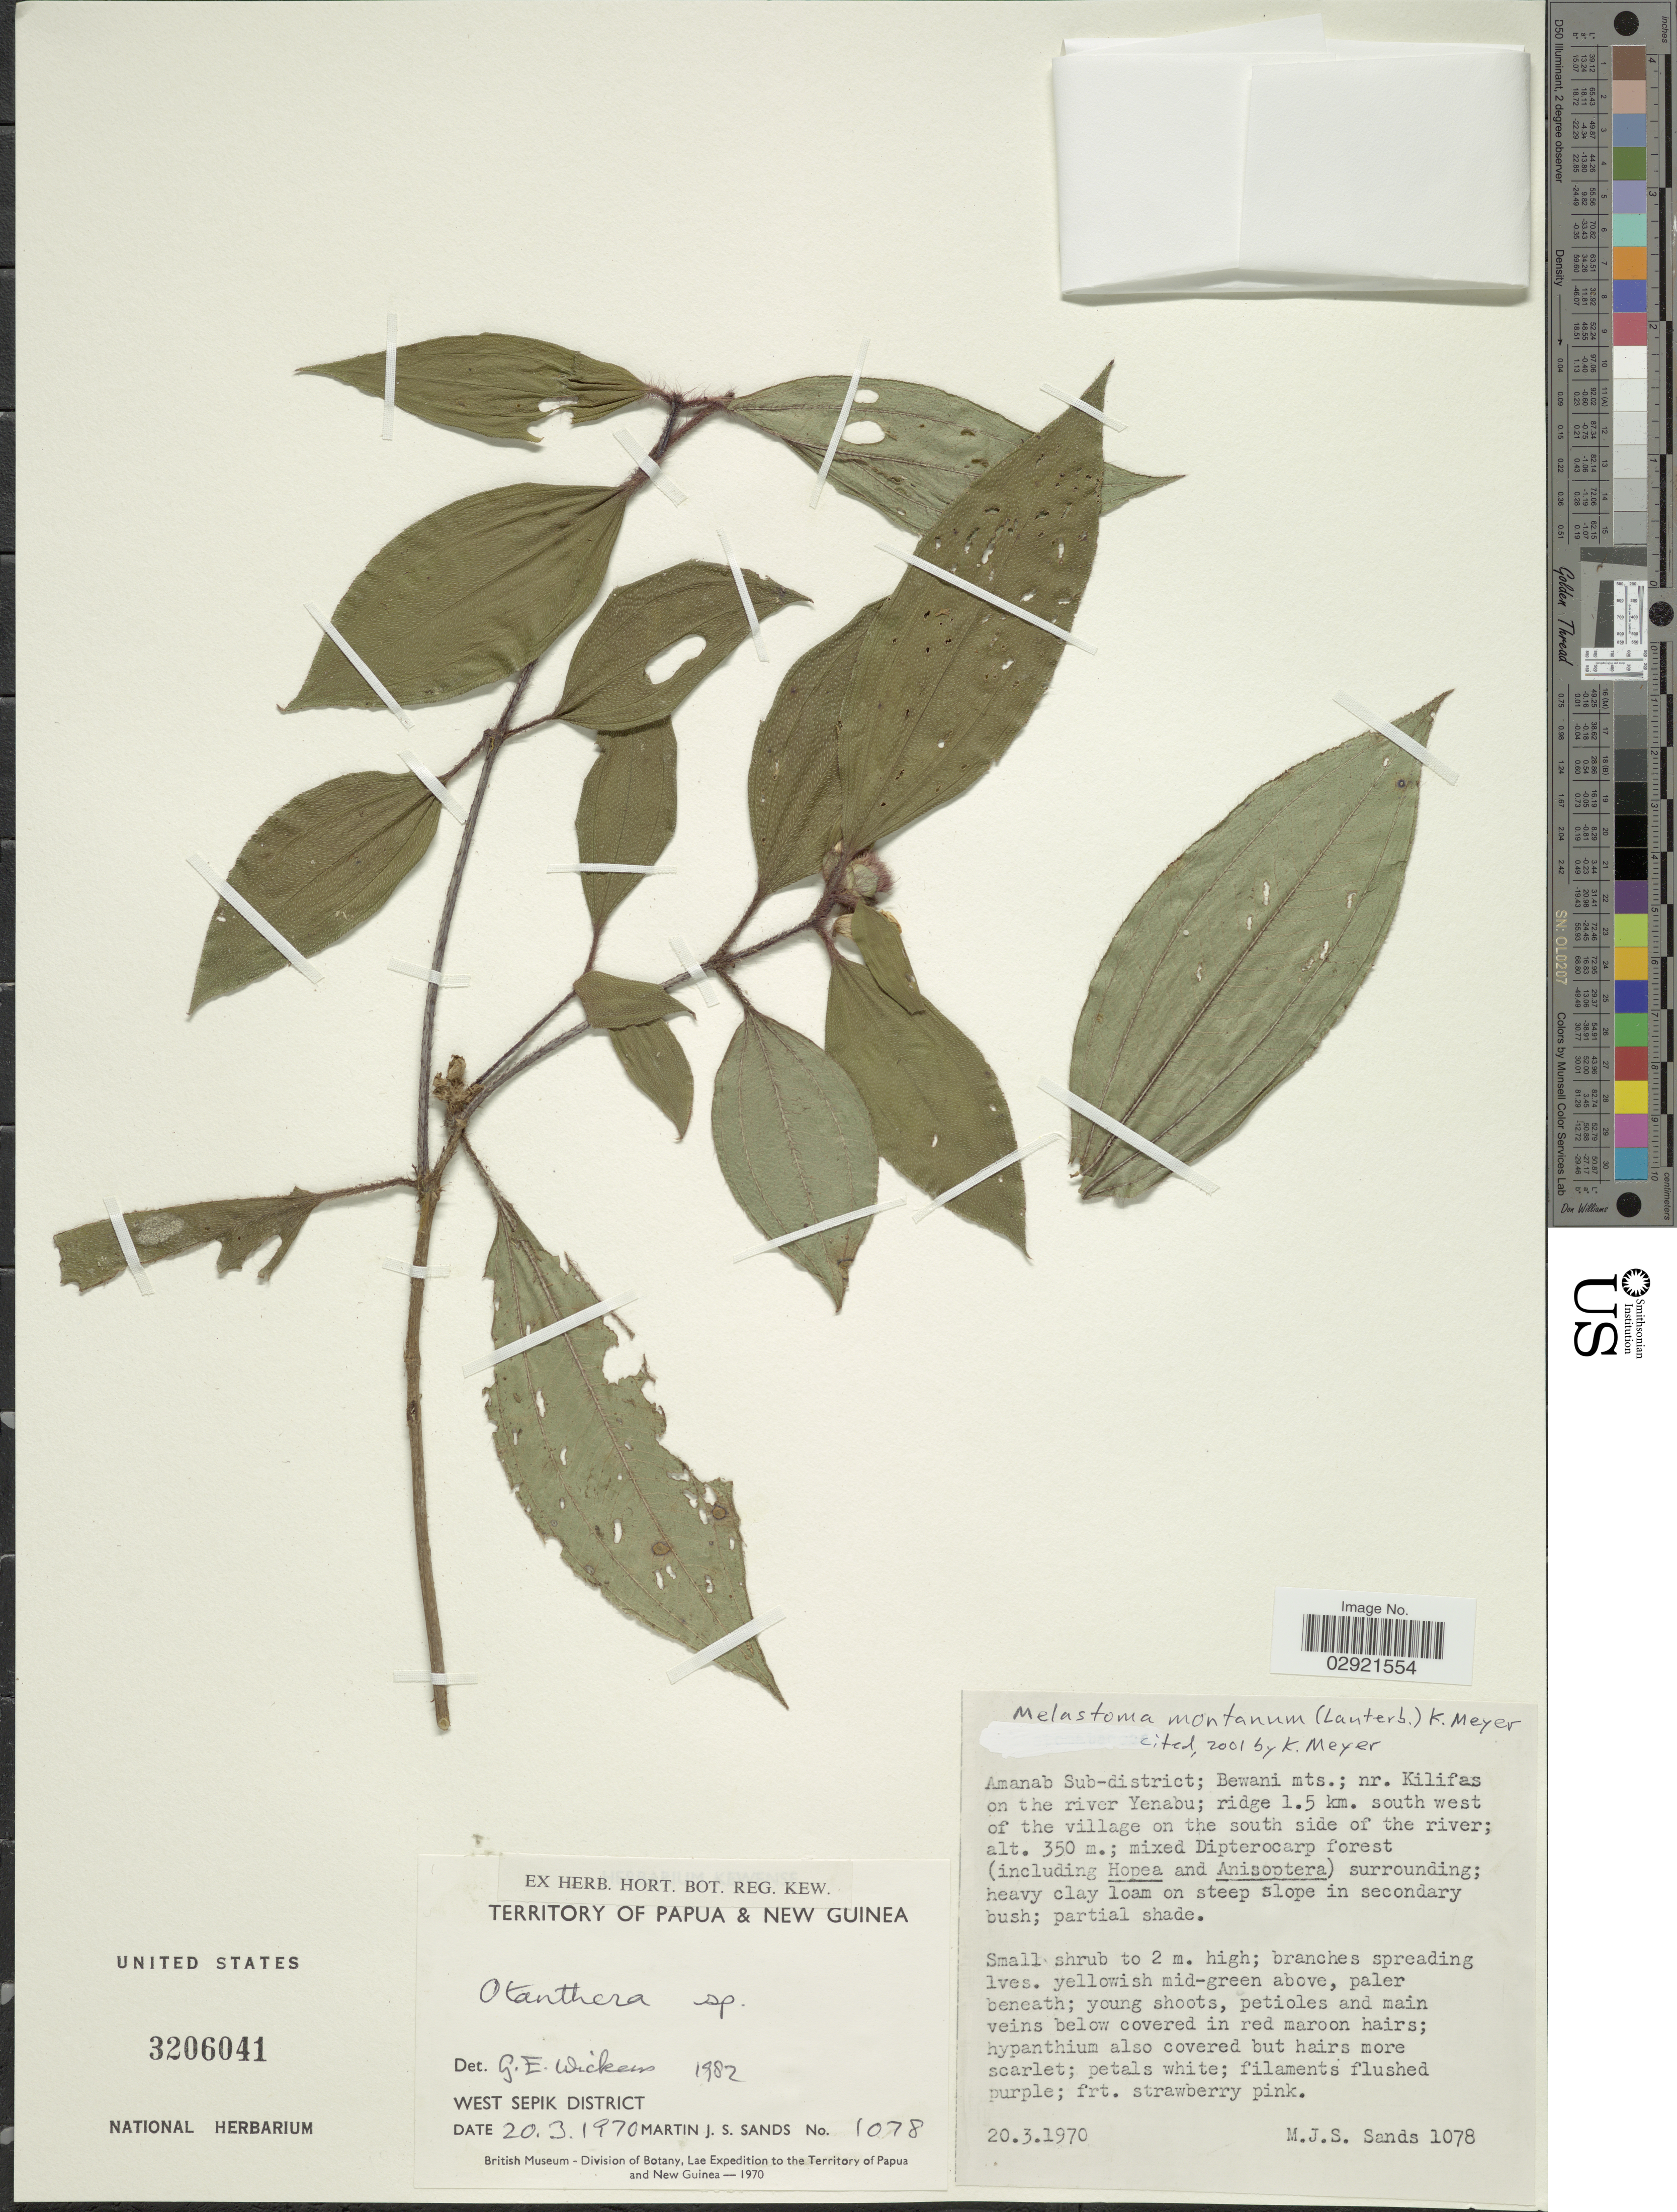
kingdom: Plantae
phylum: Tracheophyta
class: Magnoliopsida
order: Myrtales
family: Melastomataceae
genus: Melastoma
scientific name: Melastoma montanum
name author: Sw.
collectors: M. Sands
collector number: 1078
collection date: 1970-03-20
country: Papua New Guinea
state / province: Sandaun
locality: Territory of Papua & New Guinea. West Sepik District. Amanab Sub-district; Bewani mts.; nr. Kilifas on the river Yenabu; ridge 1.5 km. south west of the village on the south side of the river.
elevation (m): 350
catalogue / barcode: US 3206041